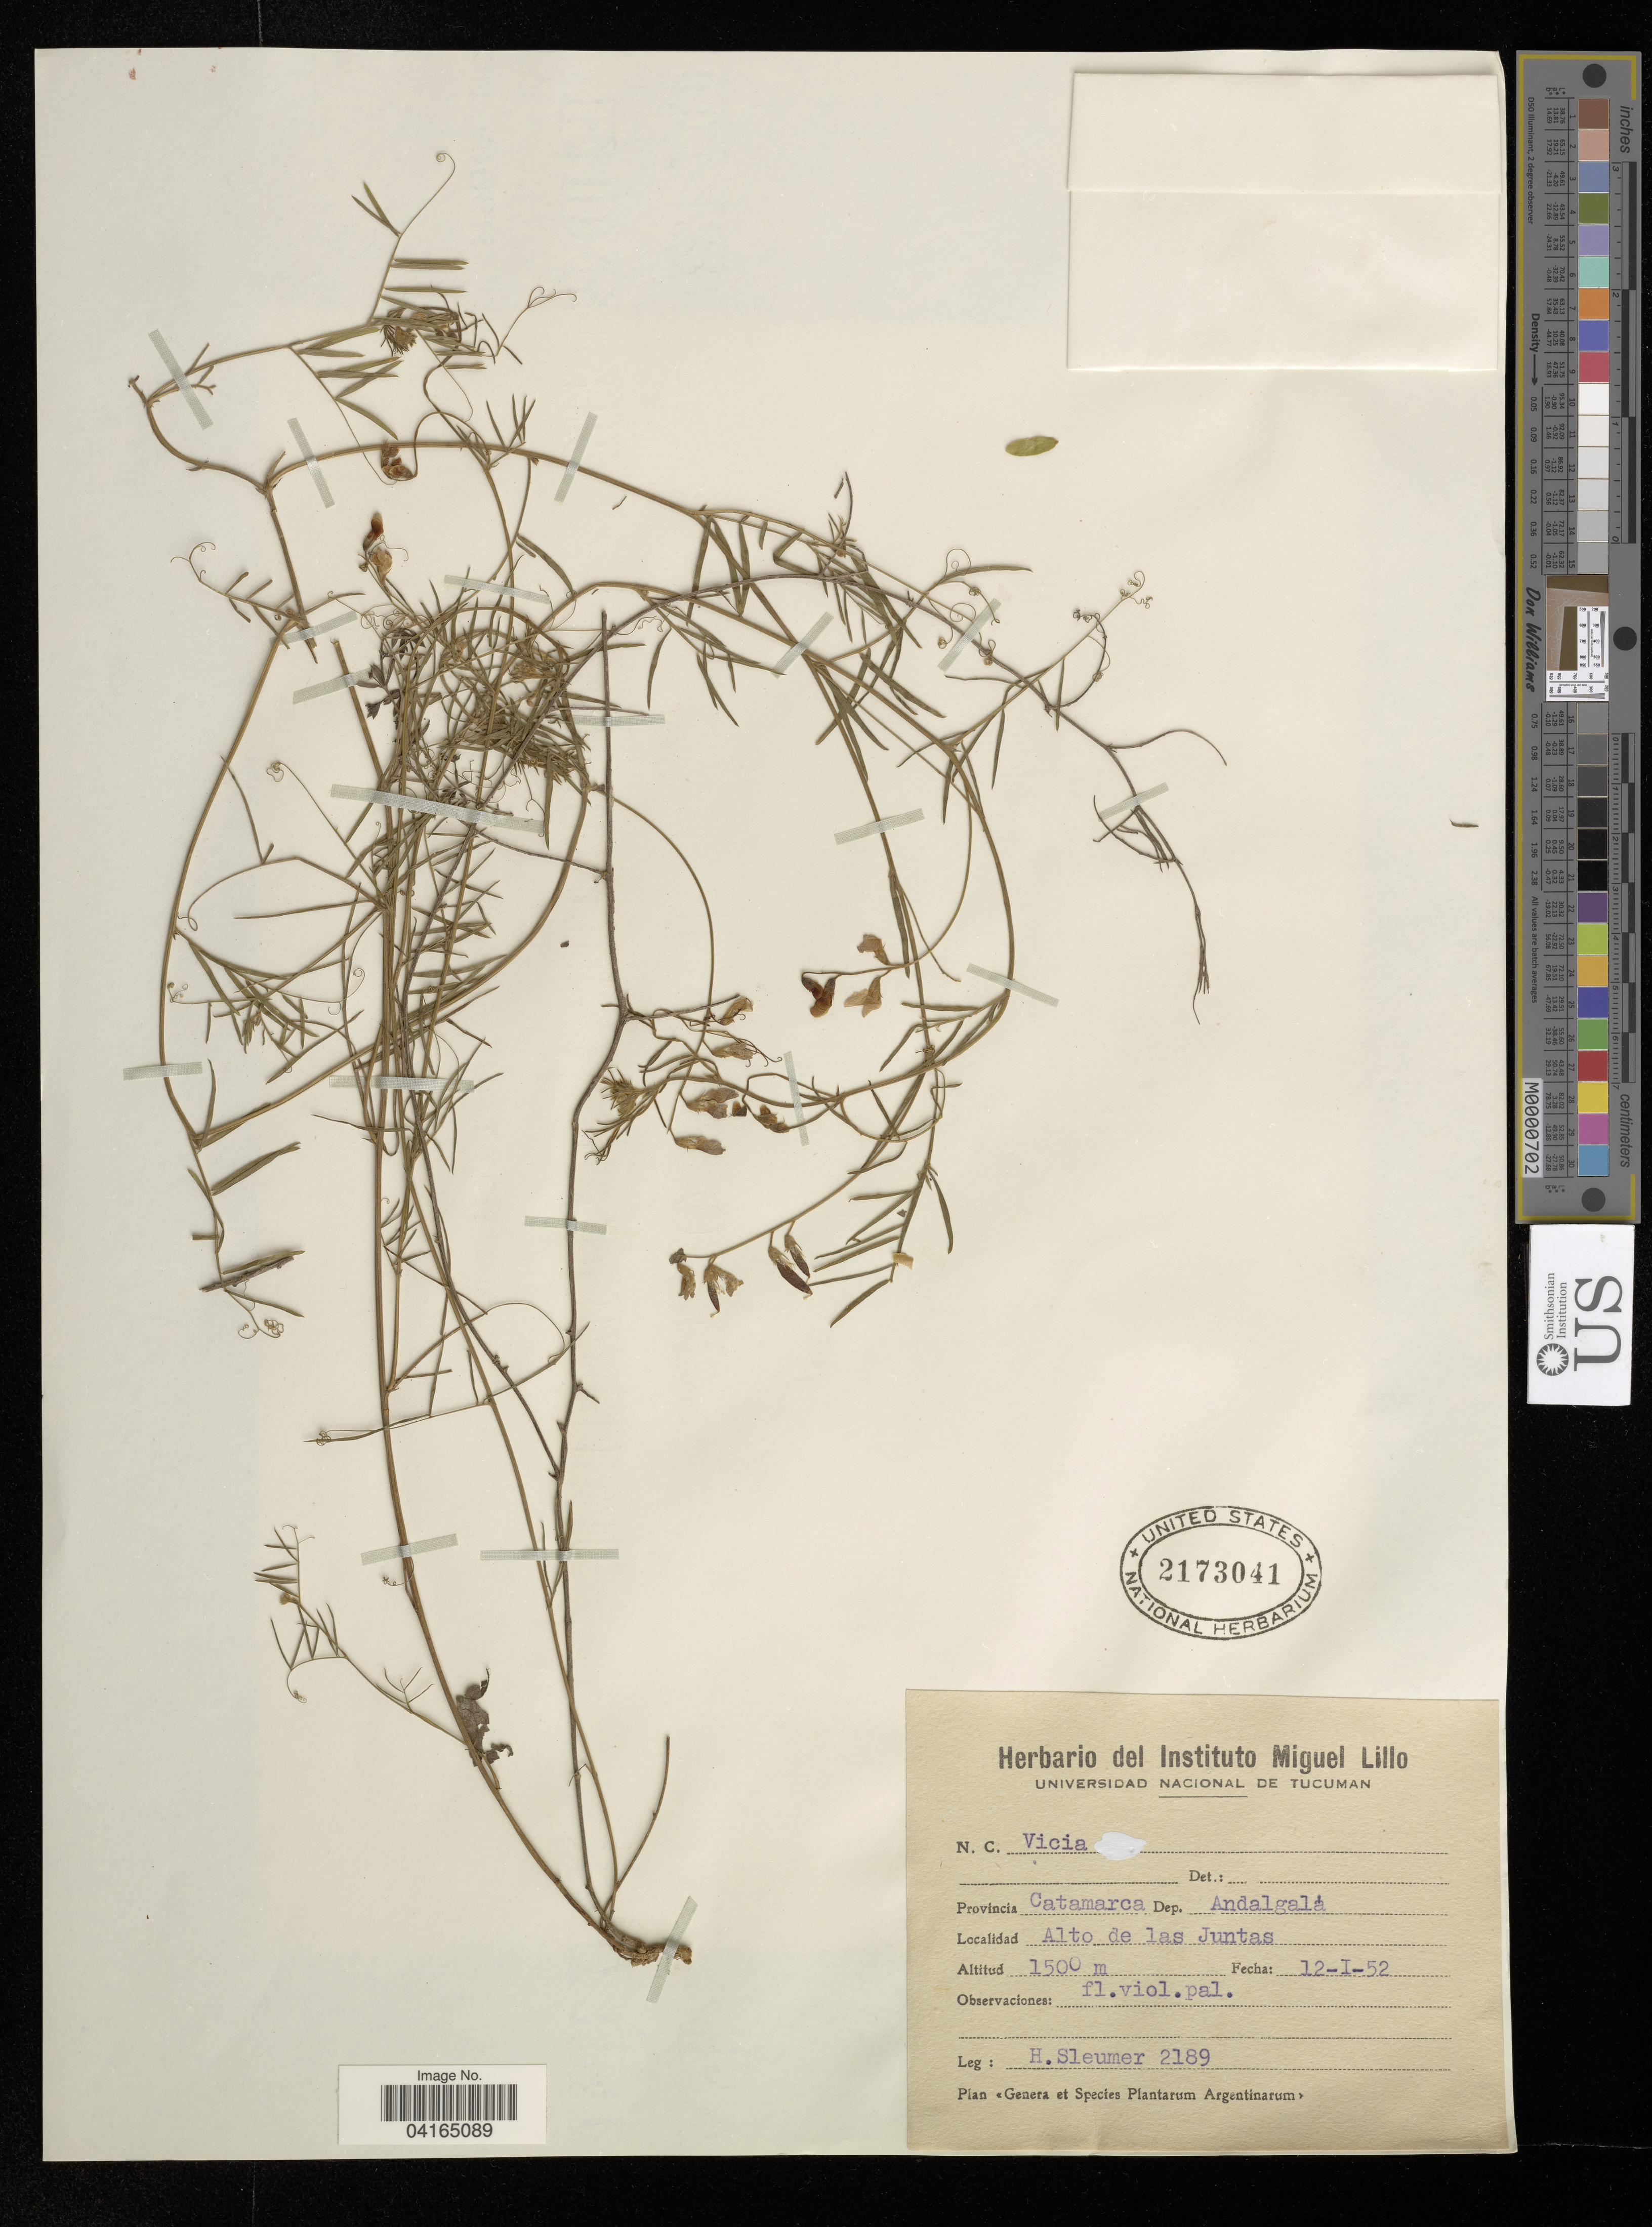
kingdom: Plantae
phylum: Tracheophyta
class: Magnoliopsida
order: Fabales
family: Fabaceae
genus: Vicia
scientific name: Vicia sp.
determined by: Hechenleitner, Paulina, RBG Edinburgh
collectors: H. O. Sleumer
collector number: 2189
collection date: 1952-01-12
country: Argentina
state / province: Catamarca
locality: Provincia Catamarca. Dep. Andalgalá. Alto de las Juntas.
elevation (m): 1500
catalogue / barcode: US 2173041